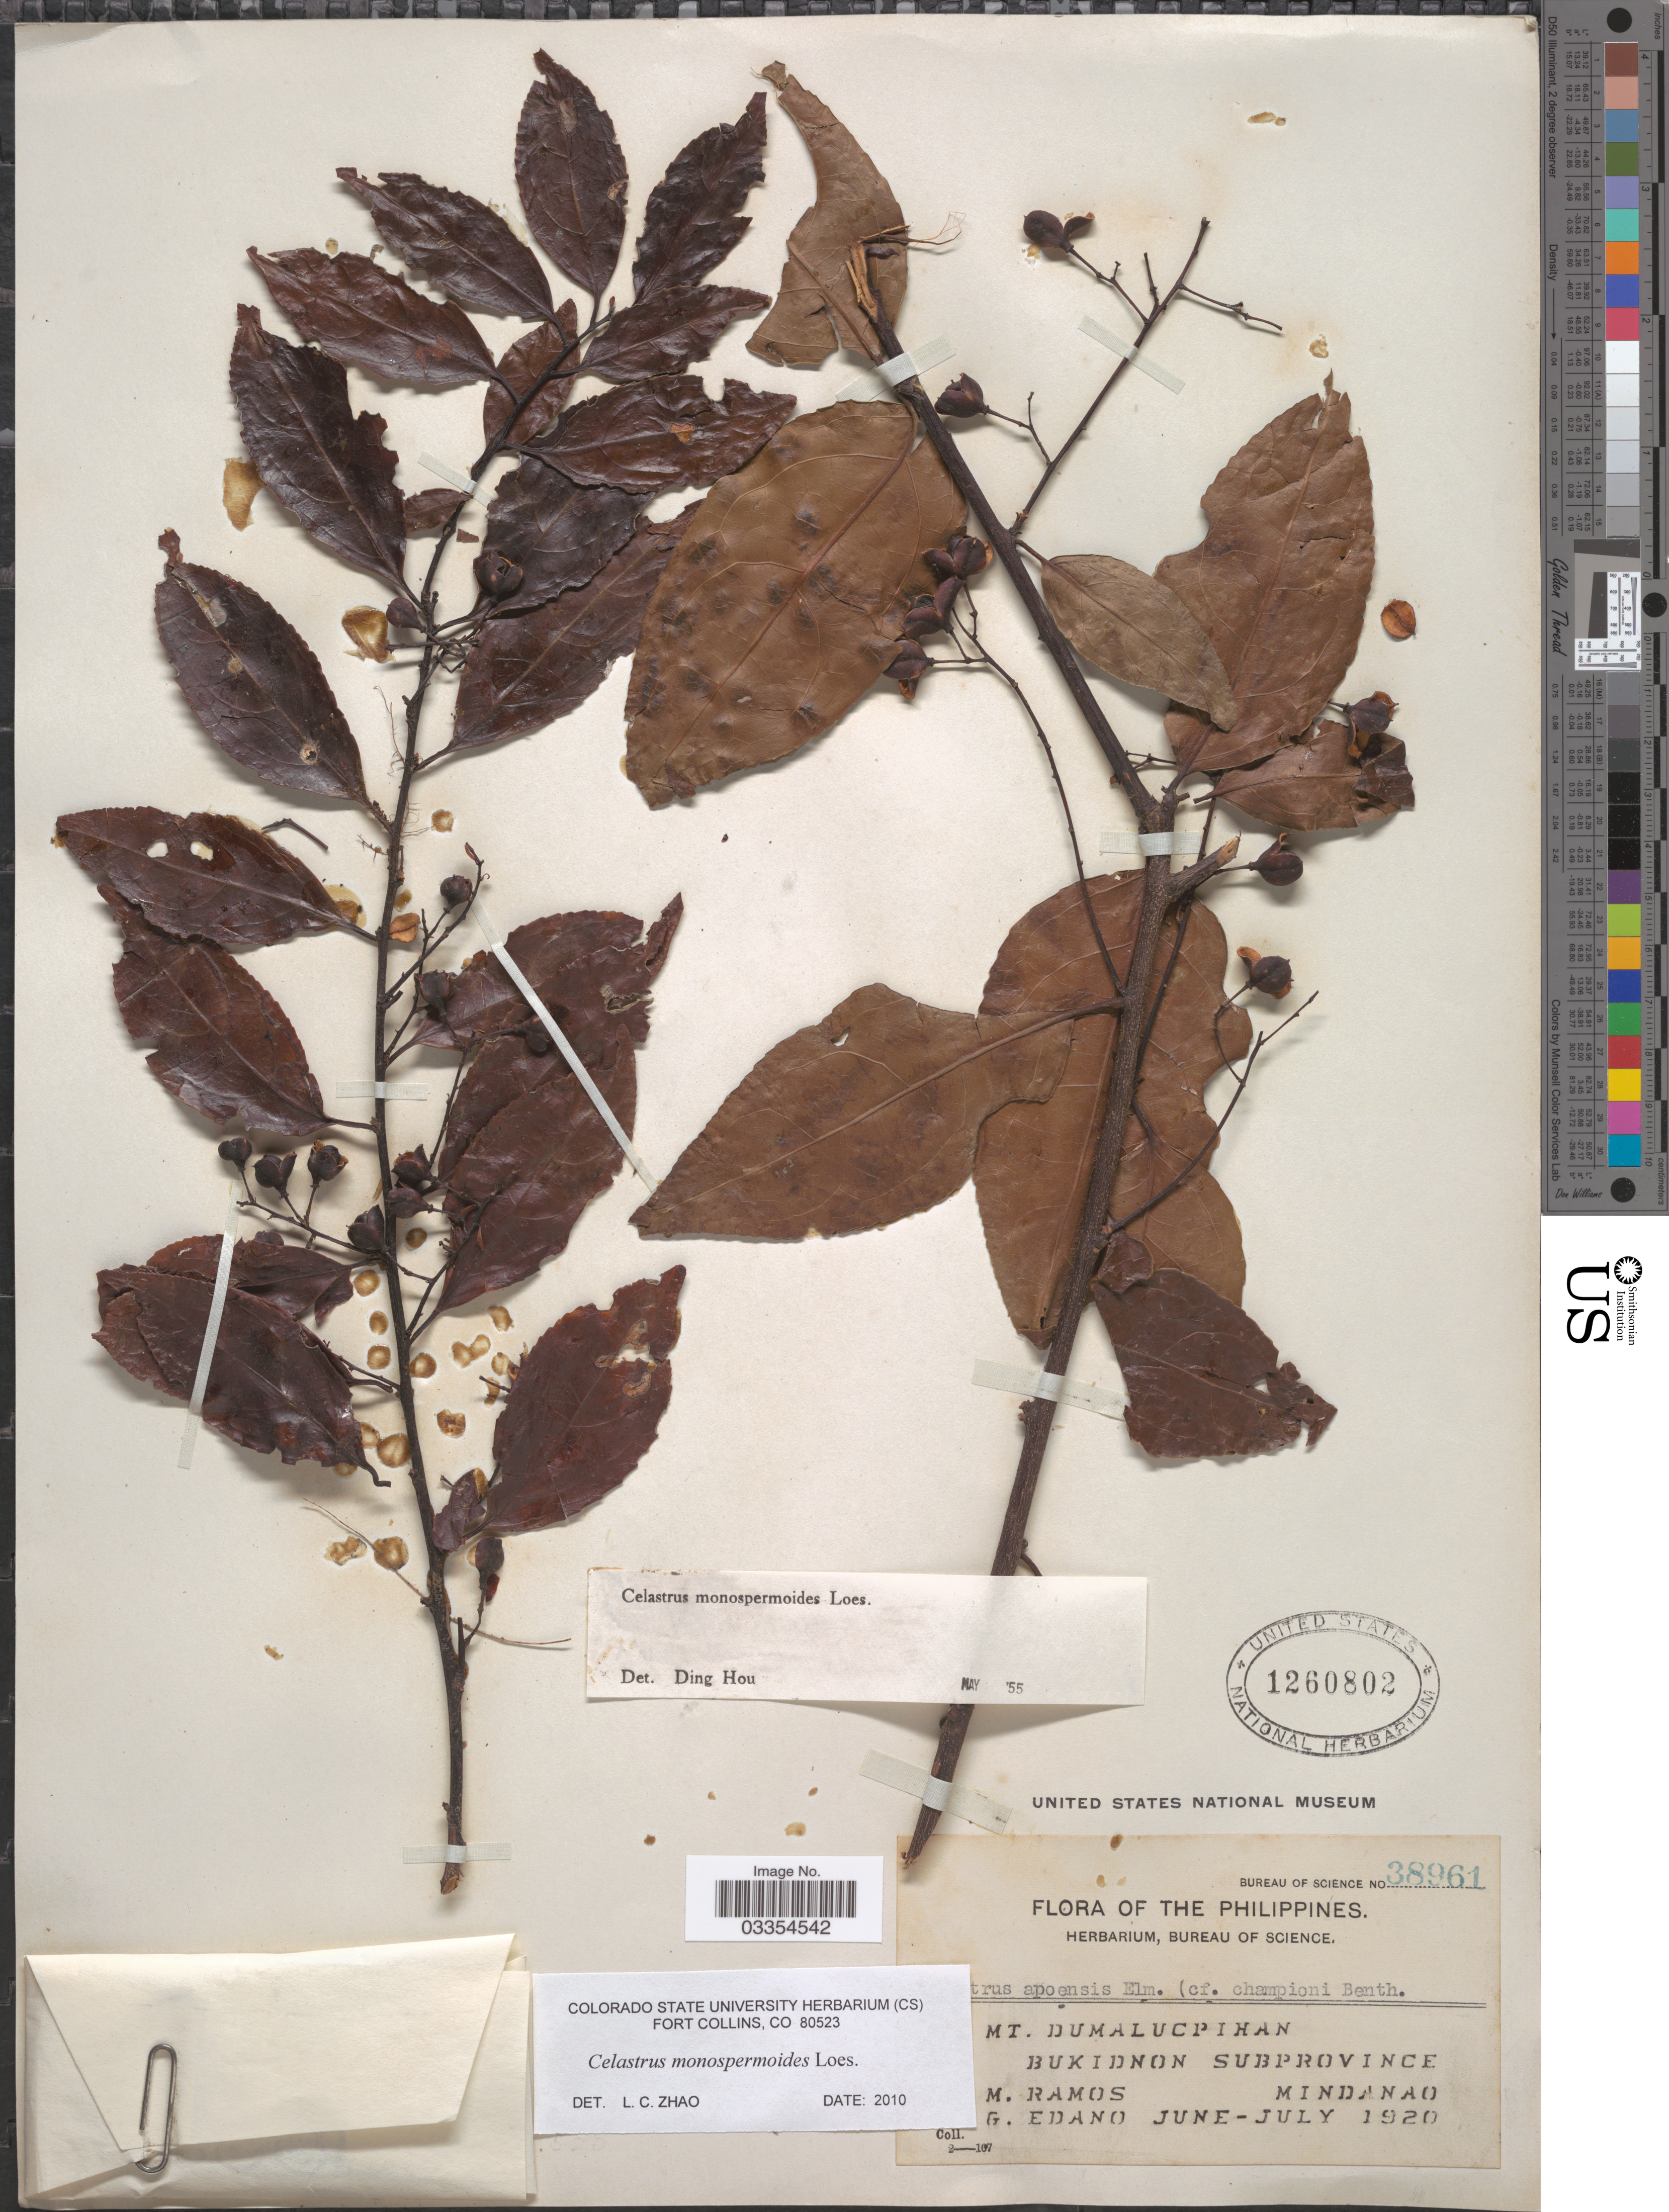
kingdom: Plantae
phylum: Tracheophyta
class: Magnoliopsida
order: Celastrales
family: Celastraceae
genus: Celastrus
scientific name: Celastrus monospermoides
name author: Loes.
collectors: M. Ramos & G. Edaño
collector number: Bureau of Science 38961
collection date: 1920-06/1920-07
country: Philippines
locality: Mt. Dumalucpihan, Bukidnon Subprovince, Mindanao.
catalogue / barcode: US 1260802